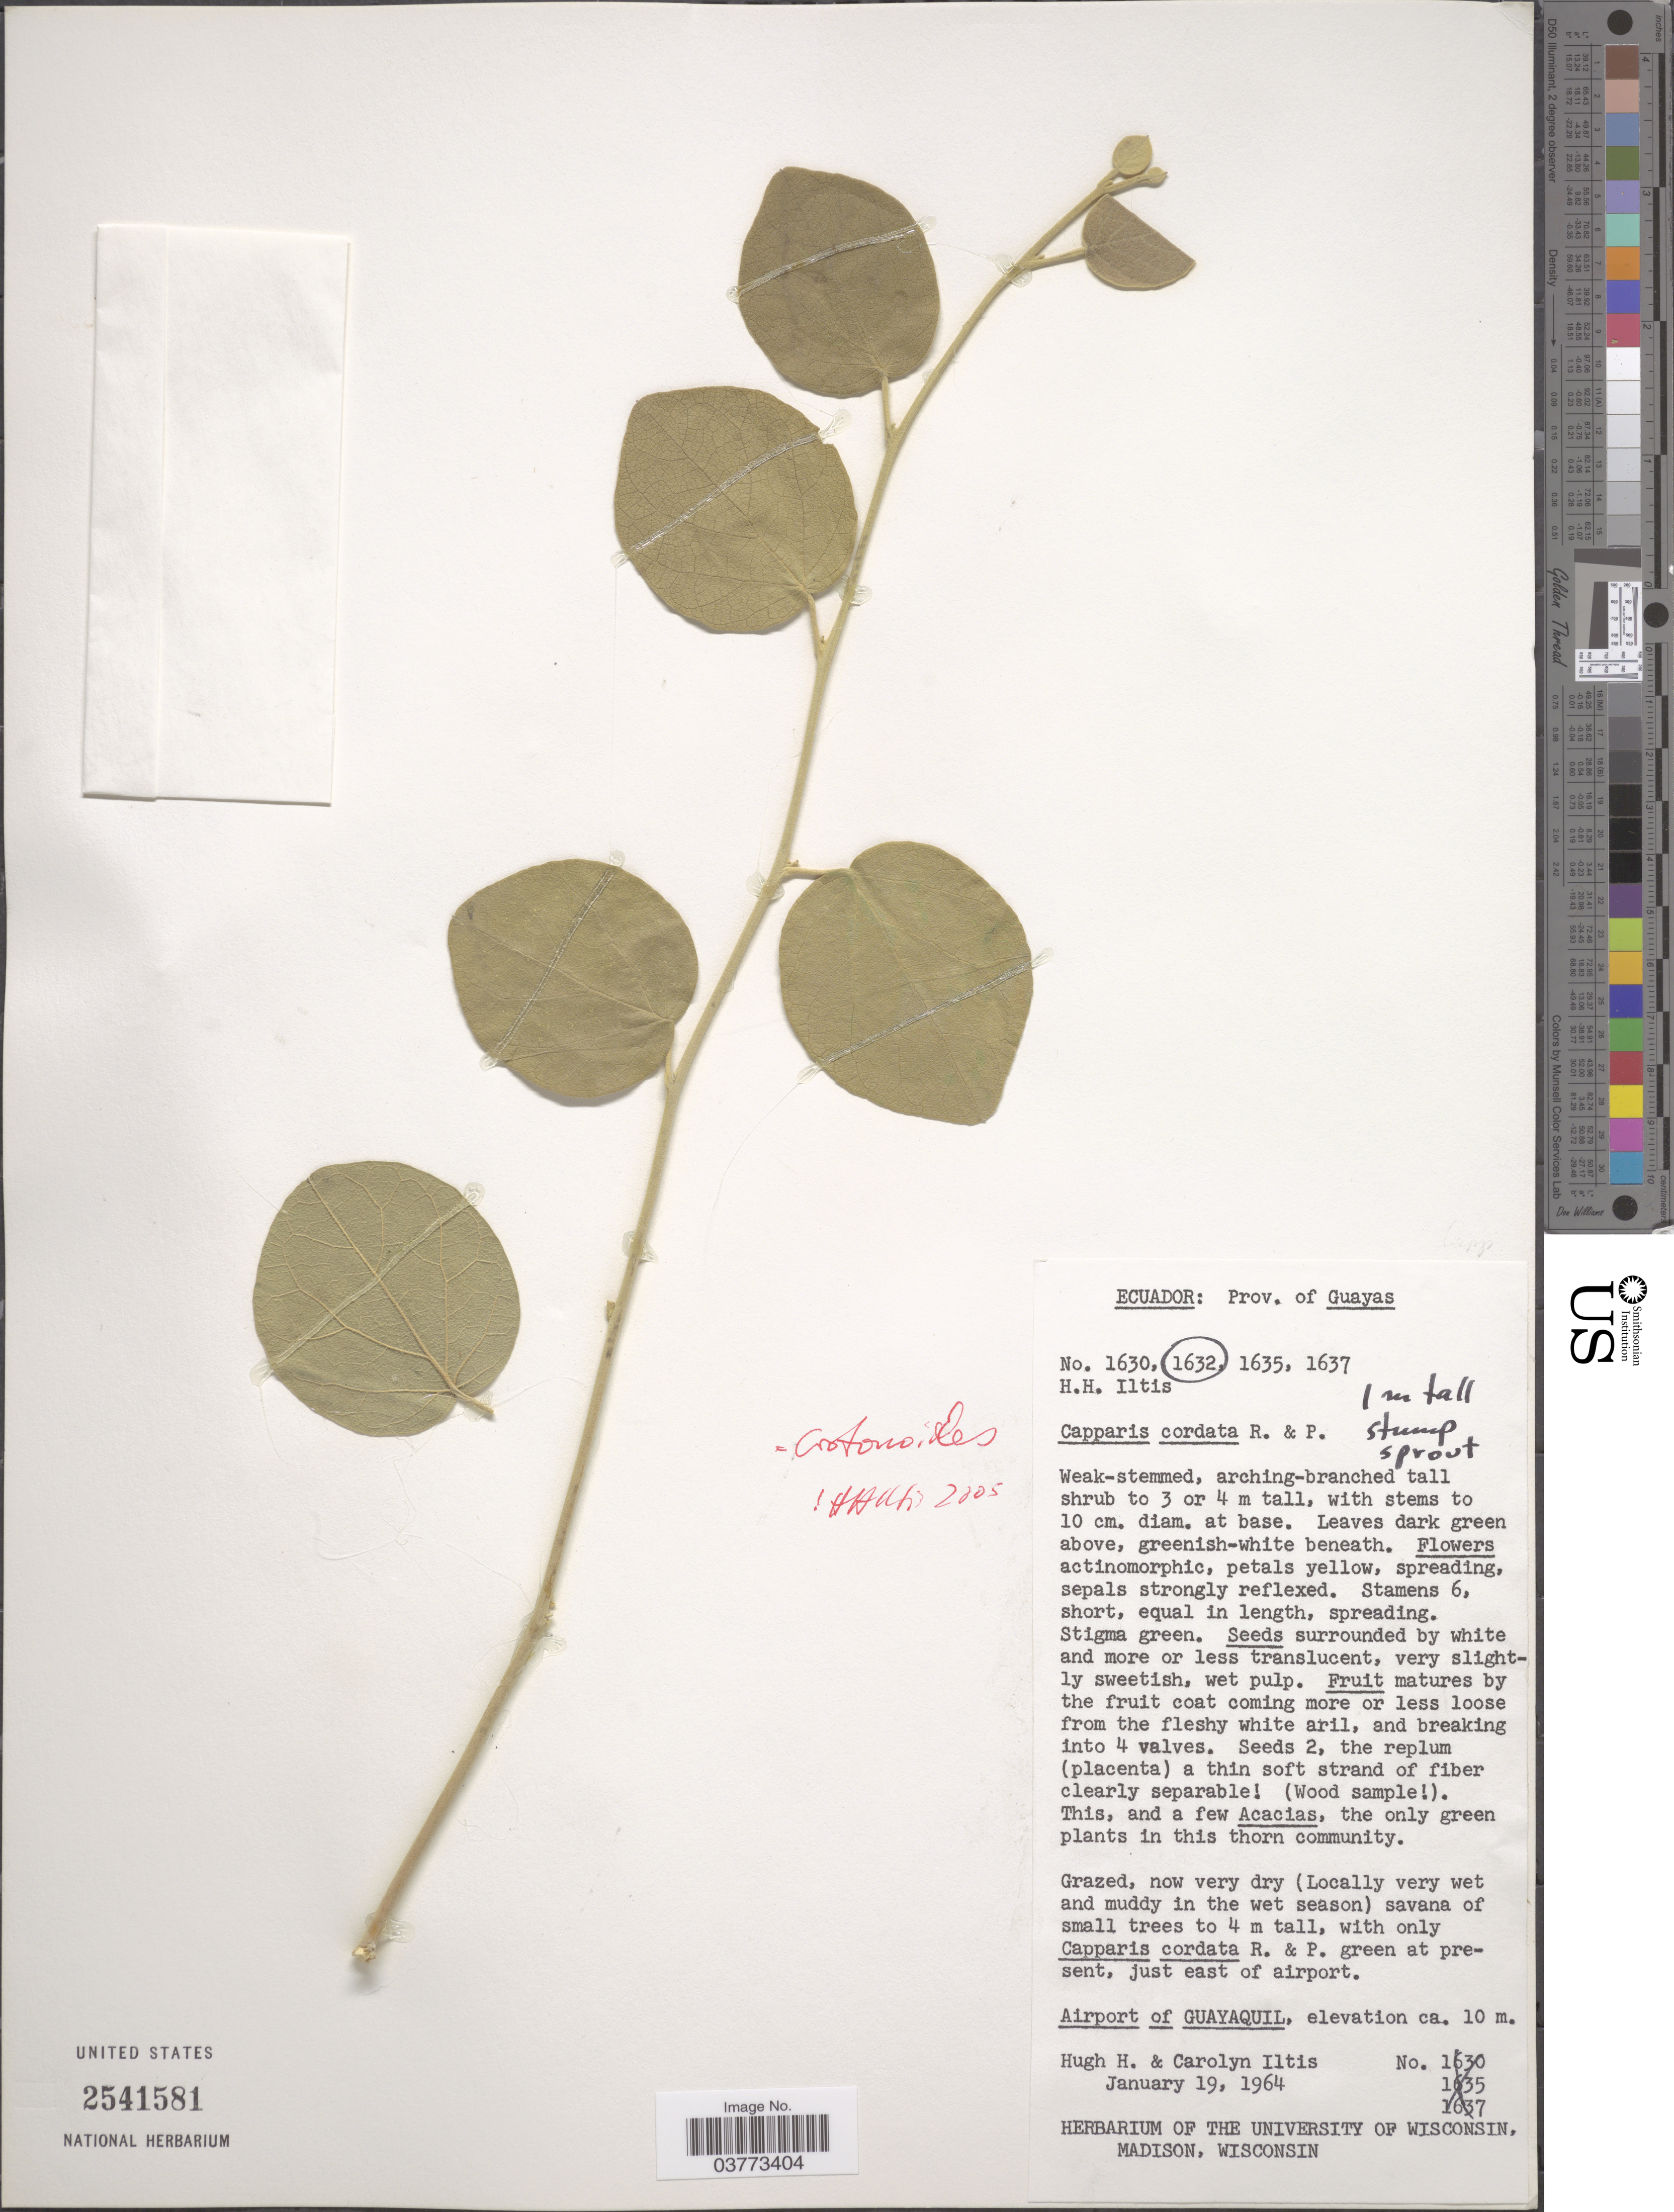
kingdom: Plantae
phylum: Tracheophyta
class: Magnoliopsida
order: Brassicales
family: Capparaceae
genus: Capparicordis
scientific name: Capparicordis crotonoides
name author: (Kunth) Iltis & Cornejo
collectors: H. Iltis & C. G. Iltis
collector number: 1632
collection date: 1964-01-19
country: Ecuador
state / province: Guayas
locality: Airport of Guayaquil.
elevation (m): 10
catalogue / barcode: US 2541581